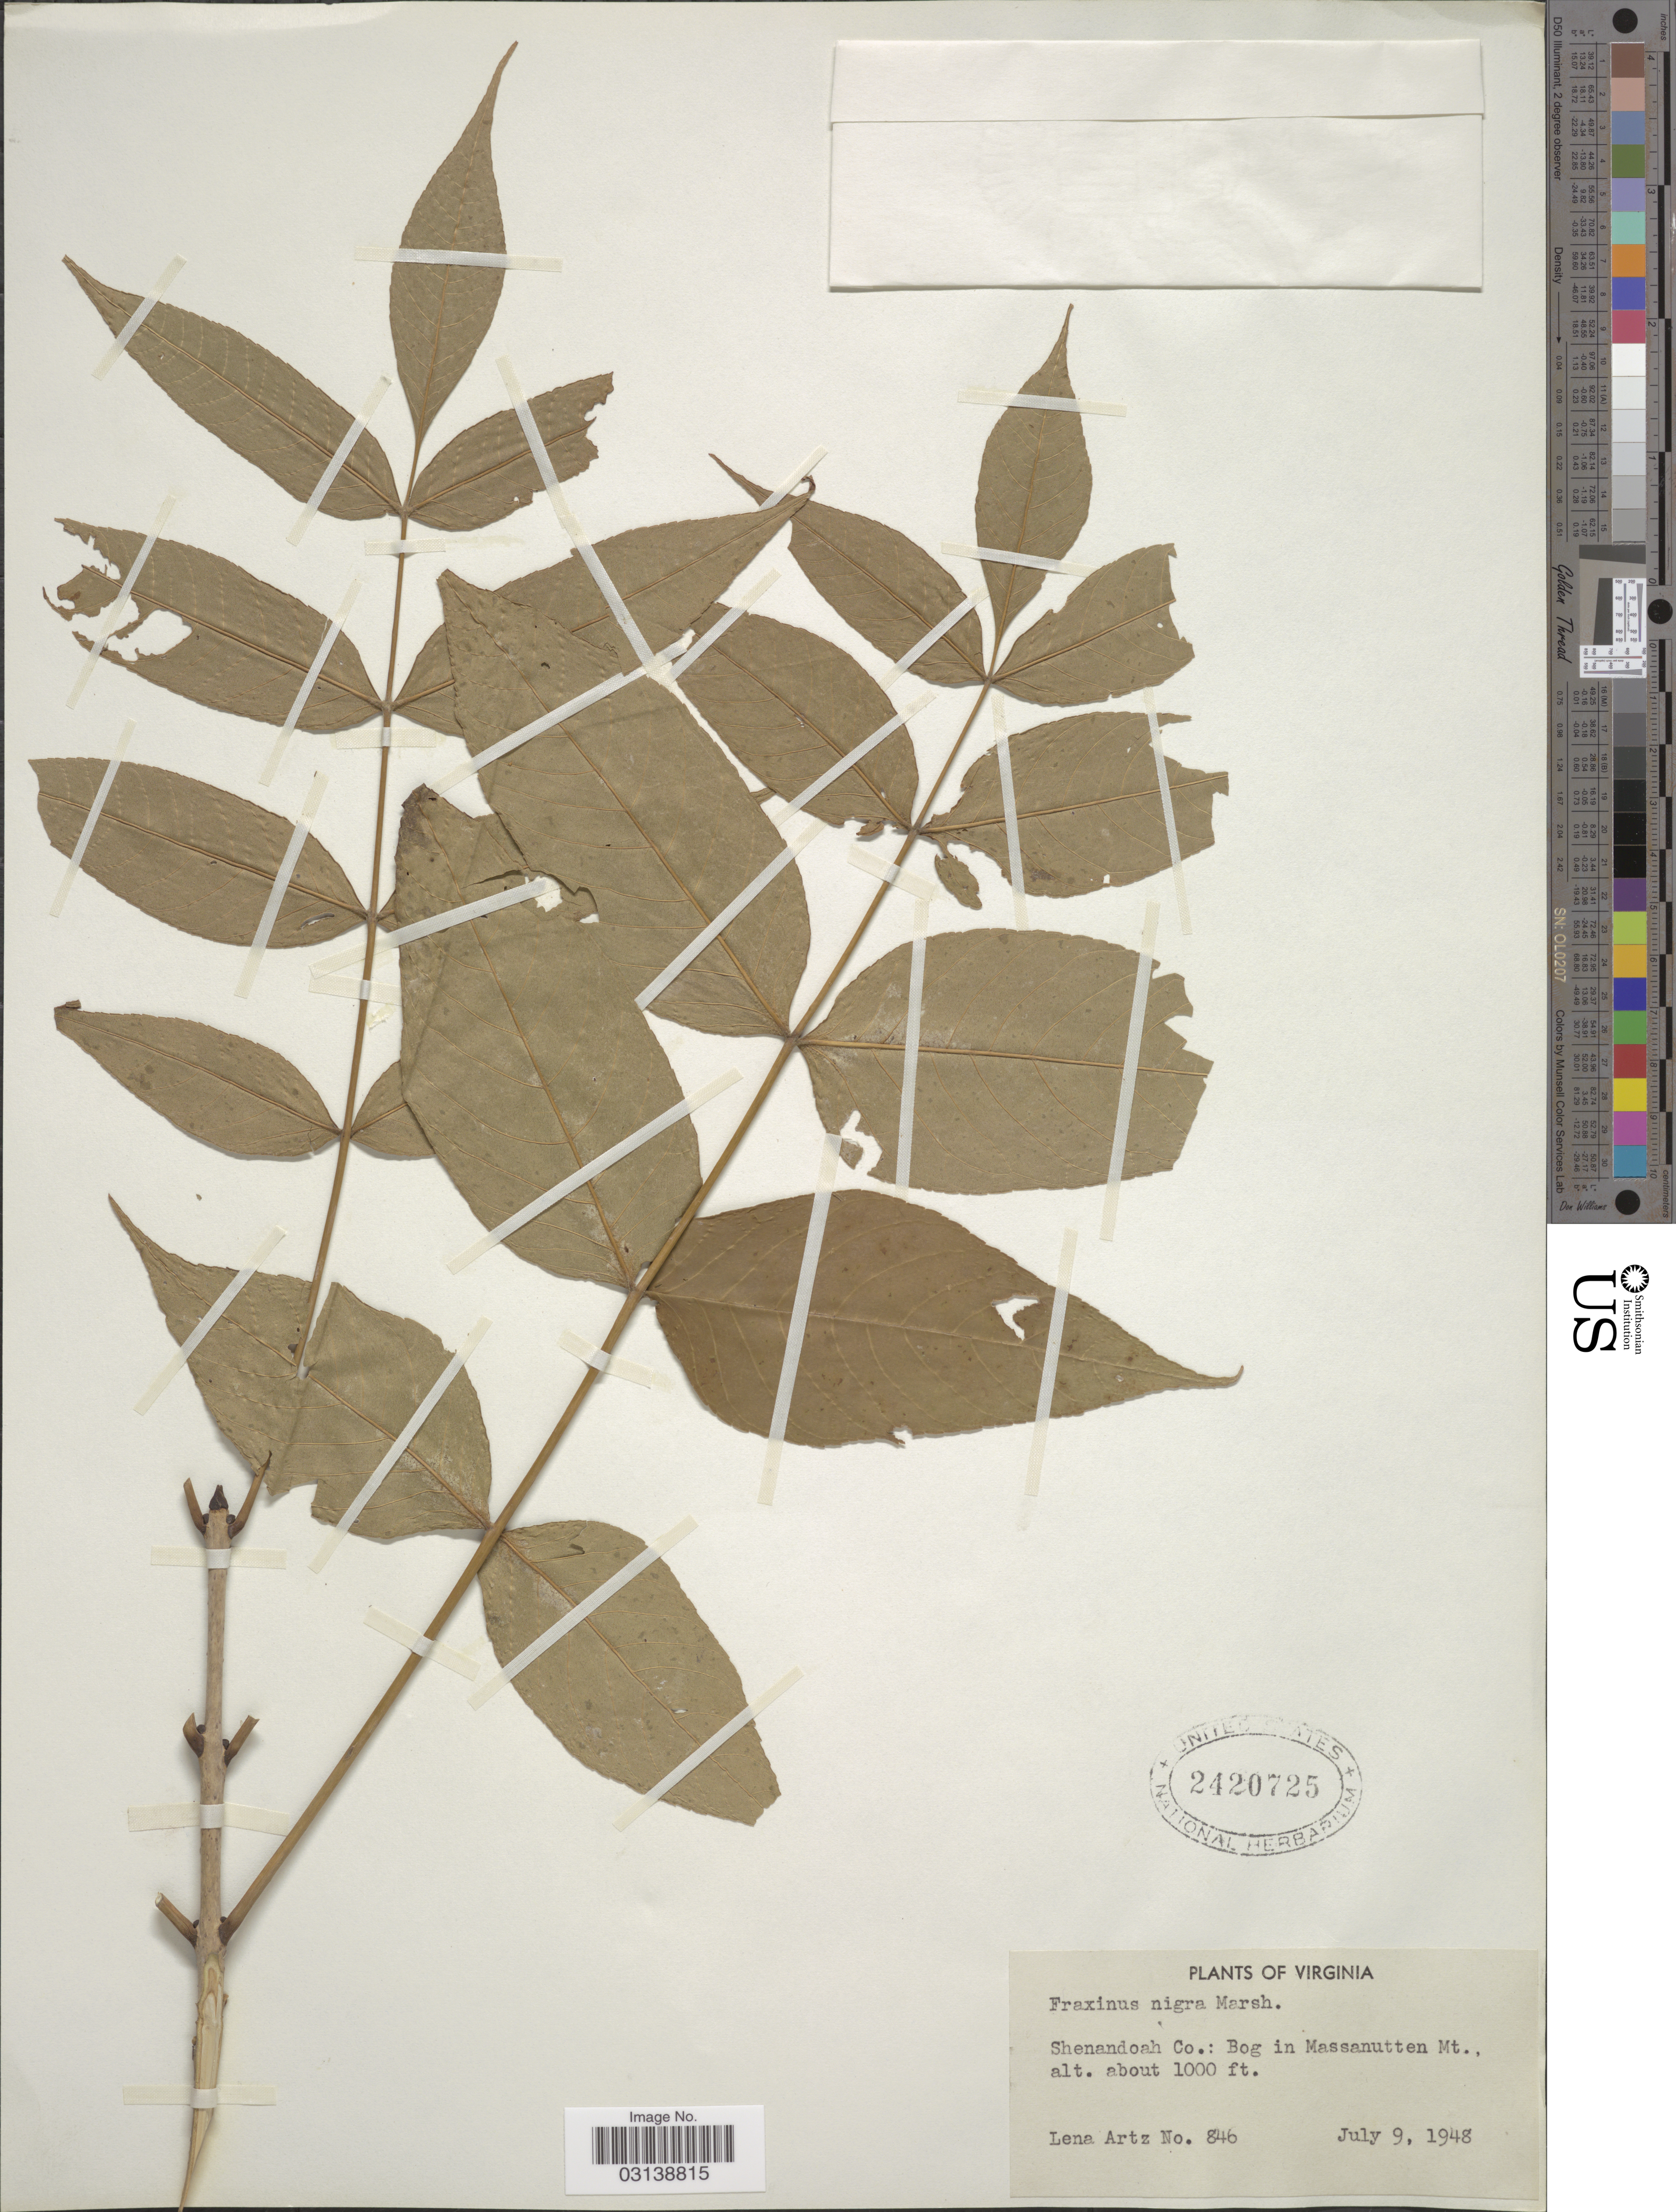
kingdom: Plantae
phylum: Tracheophyta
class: Magnoliopsida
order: Lamiales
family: Oleaceae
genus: Fraxinus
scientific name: Fraxinus nigra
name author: Marshall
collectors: L. Artz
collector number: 846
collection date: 1948-07-09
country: United States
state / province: Virginia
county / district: Shenandoah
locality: Shenandoah Co.: Bog in Massanutten Mt.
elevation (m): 305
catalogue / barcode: US 2420725